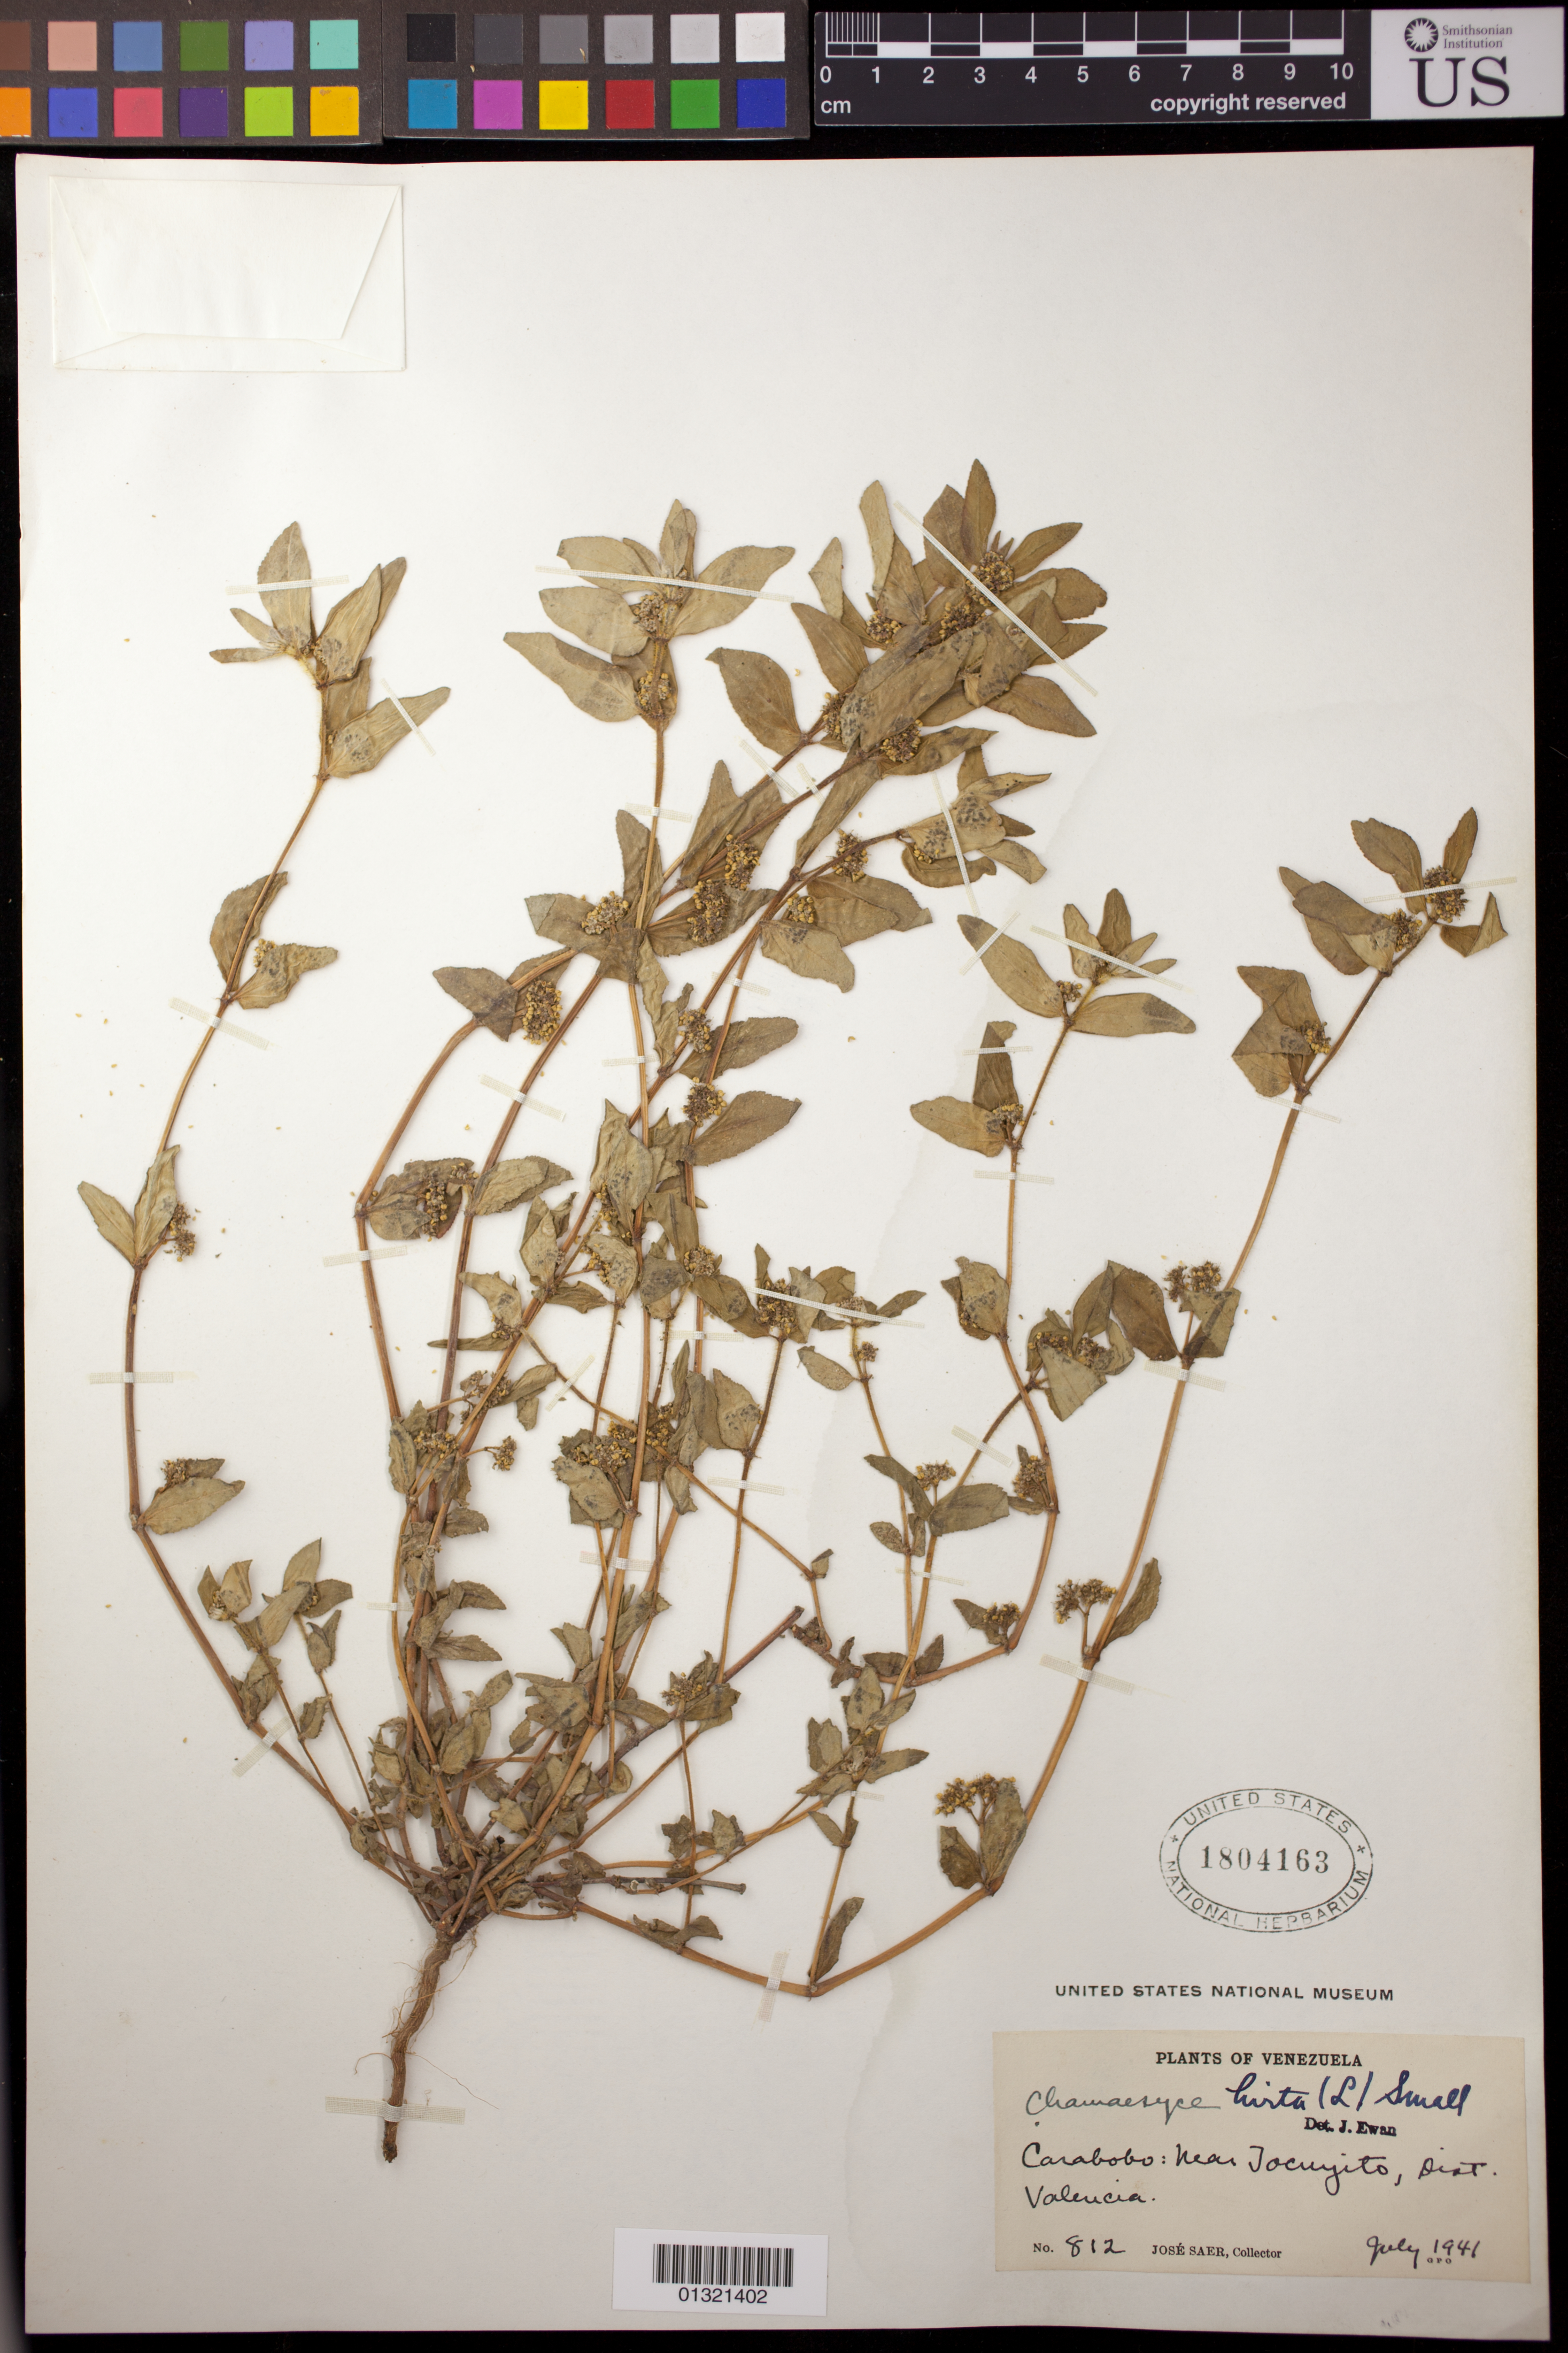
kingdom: Plantae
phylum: Tracheophyta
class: Magnoliopsida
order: Malpighiales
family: Euphorbiaceae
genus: Euphorbia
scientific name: Euphorbia hirta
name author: L.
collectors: J. Saer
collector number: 812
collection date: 1941-07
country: Venezuela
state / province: Carabobo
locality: near Tocuyito, Dist. Valencia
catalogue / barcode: US 1804163